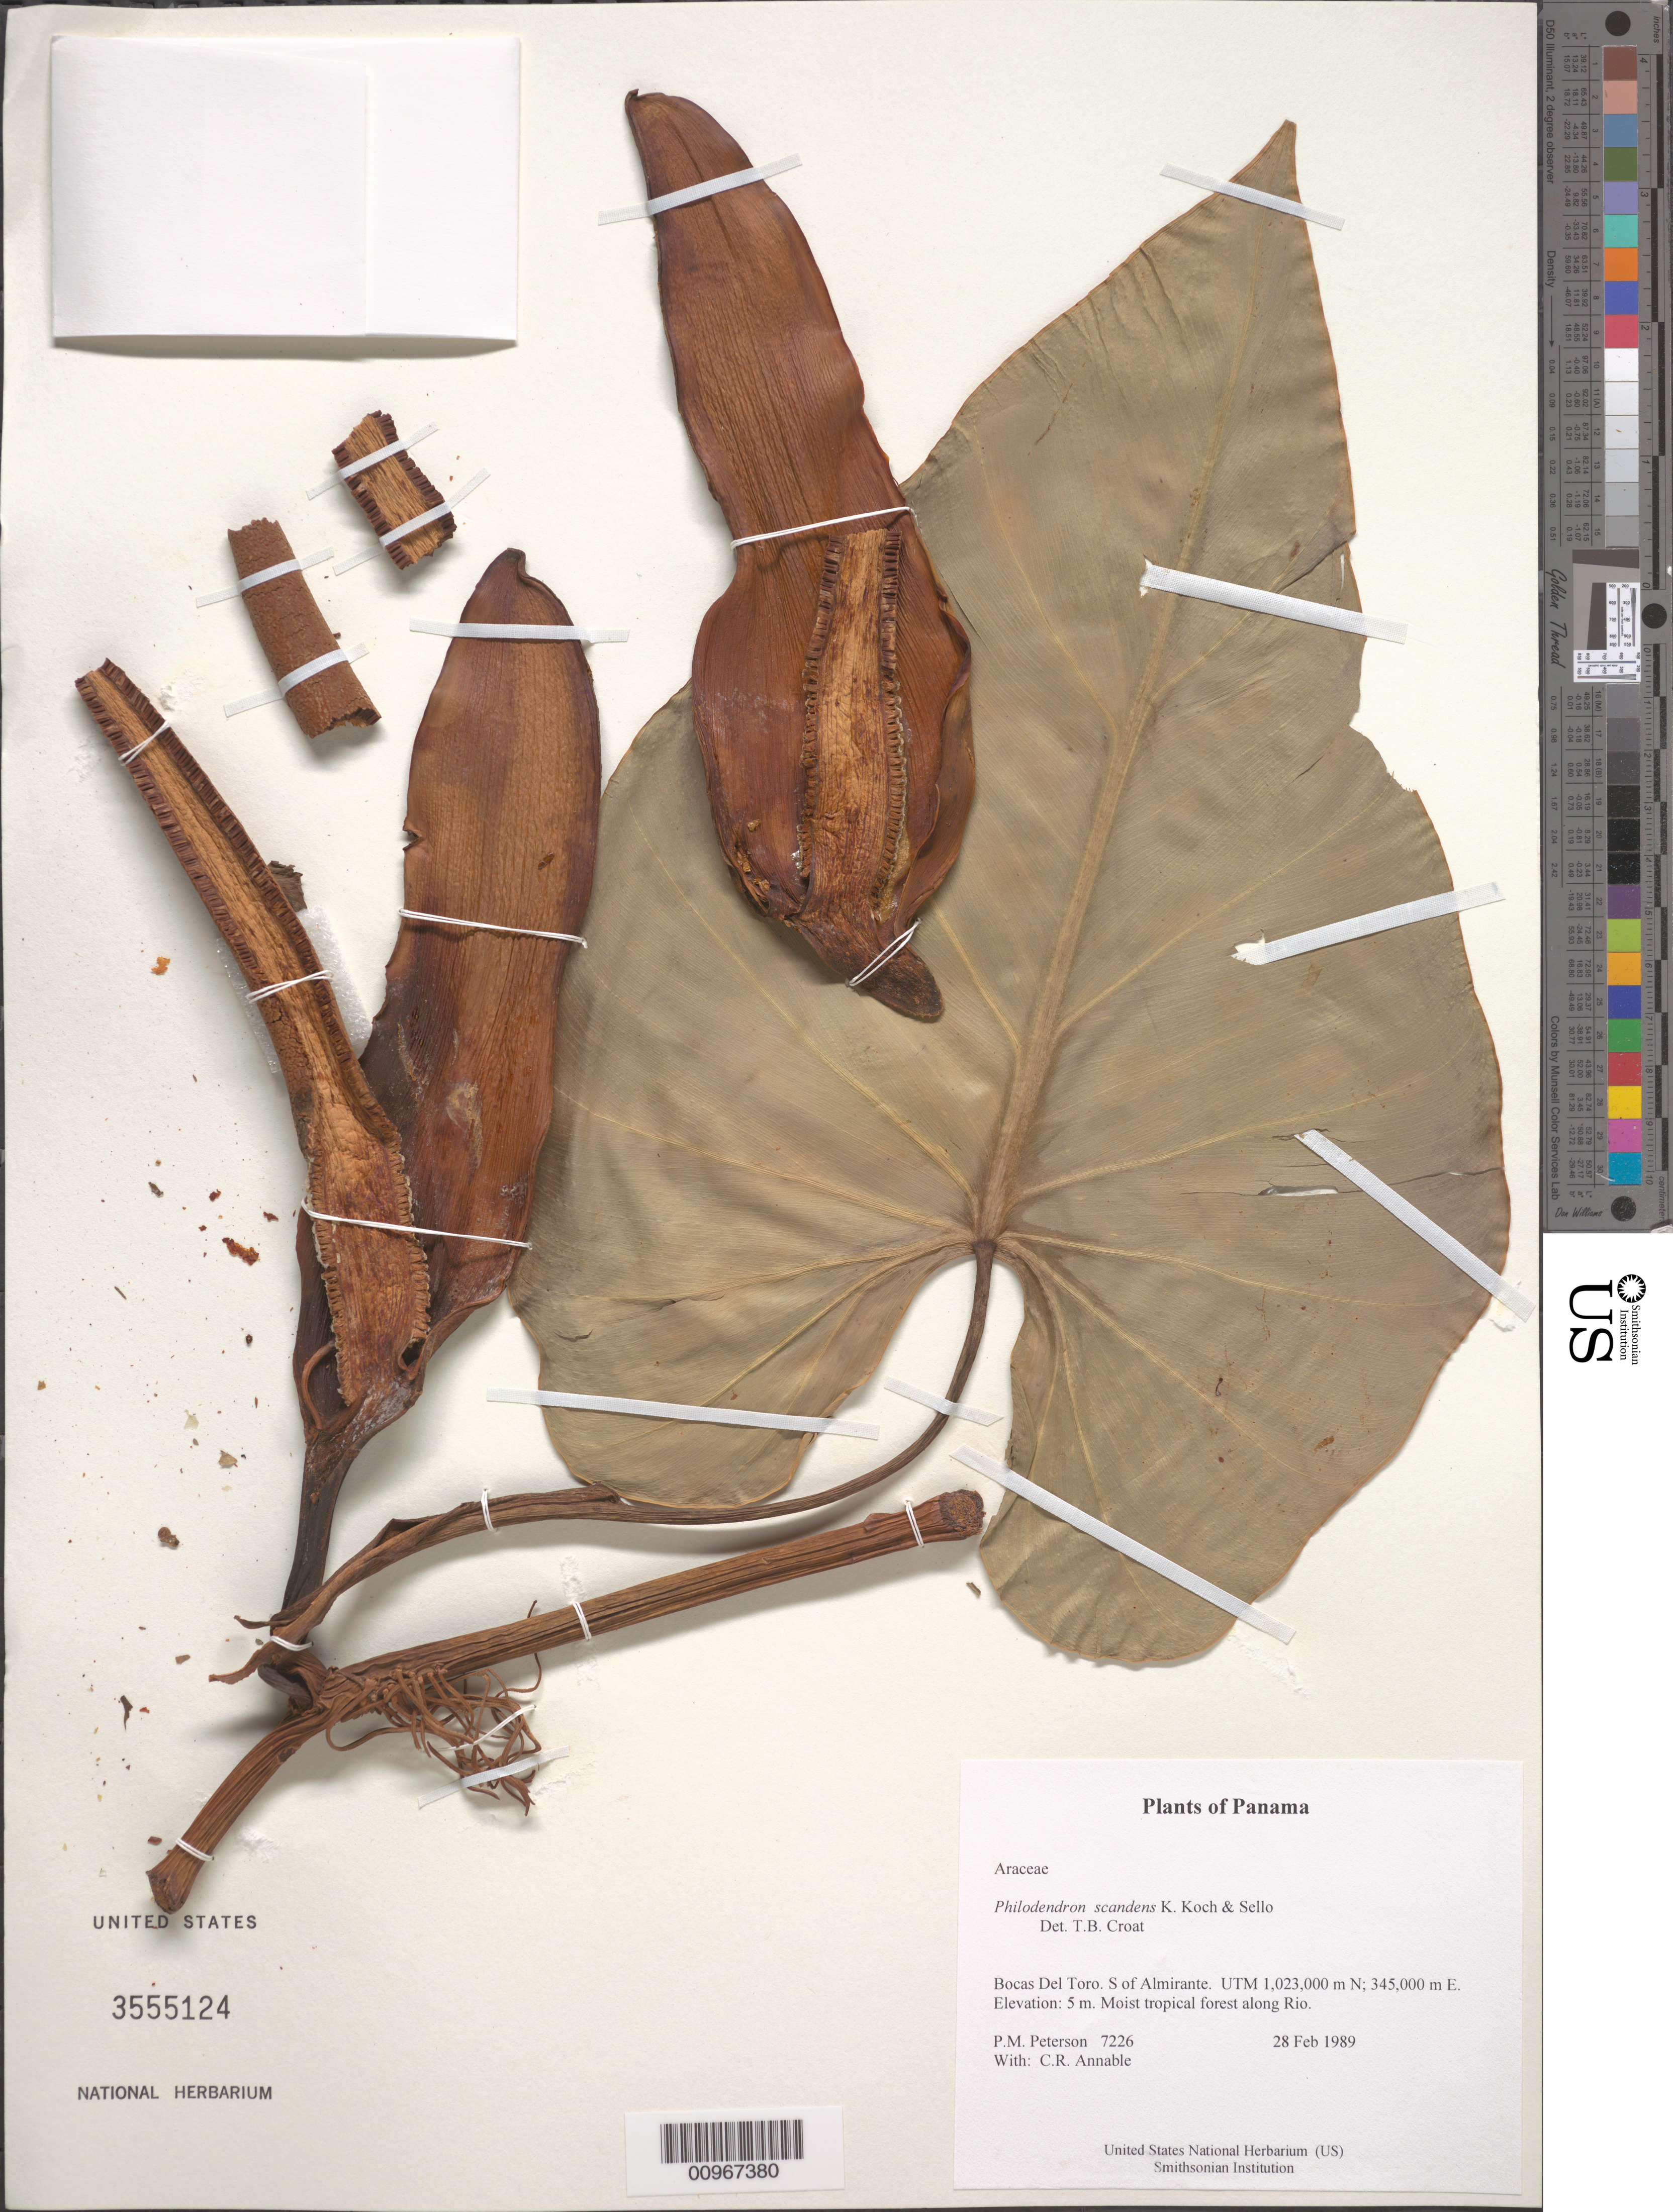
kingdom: Plantae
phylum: Tracheophyta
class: Liliopsida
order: Alismatales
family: Araceae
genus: Philodendron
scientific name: Philodendron scandens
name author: K. Koch & Sello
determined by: Croat, Thomas B., Missouri Botanical Garden (MO)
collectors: P. M. Peterson & C. R. Annable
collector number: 07226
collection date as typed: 28 Feb 1989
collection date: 1989-02-28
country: Panama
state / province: Bocas del Toro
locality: S of Almirante. UTM 1,023,000 m N; 345,000 m E.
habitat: Moist tropical forest along Rio.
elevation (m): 5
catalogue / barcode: US 3555124